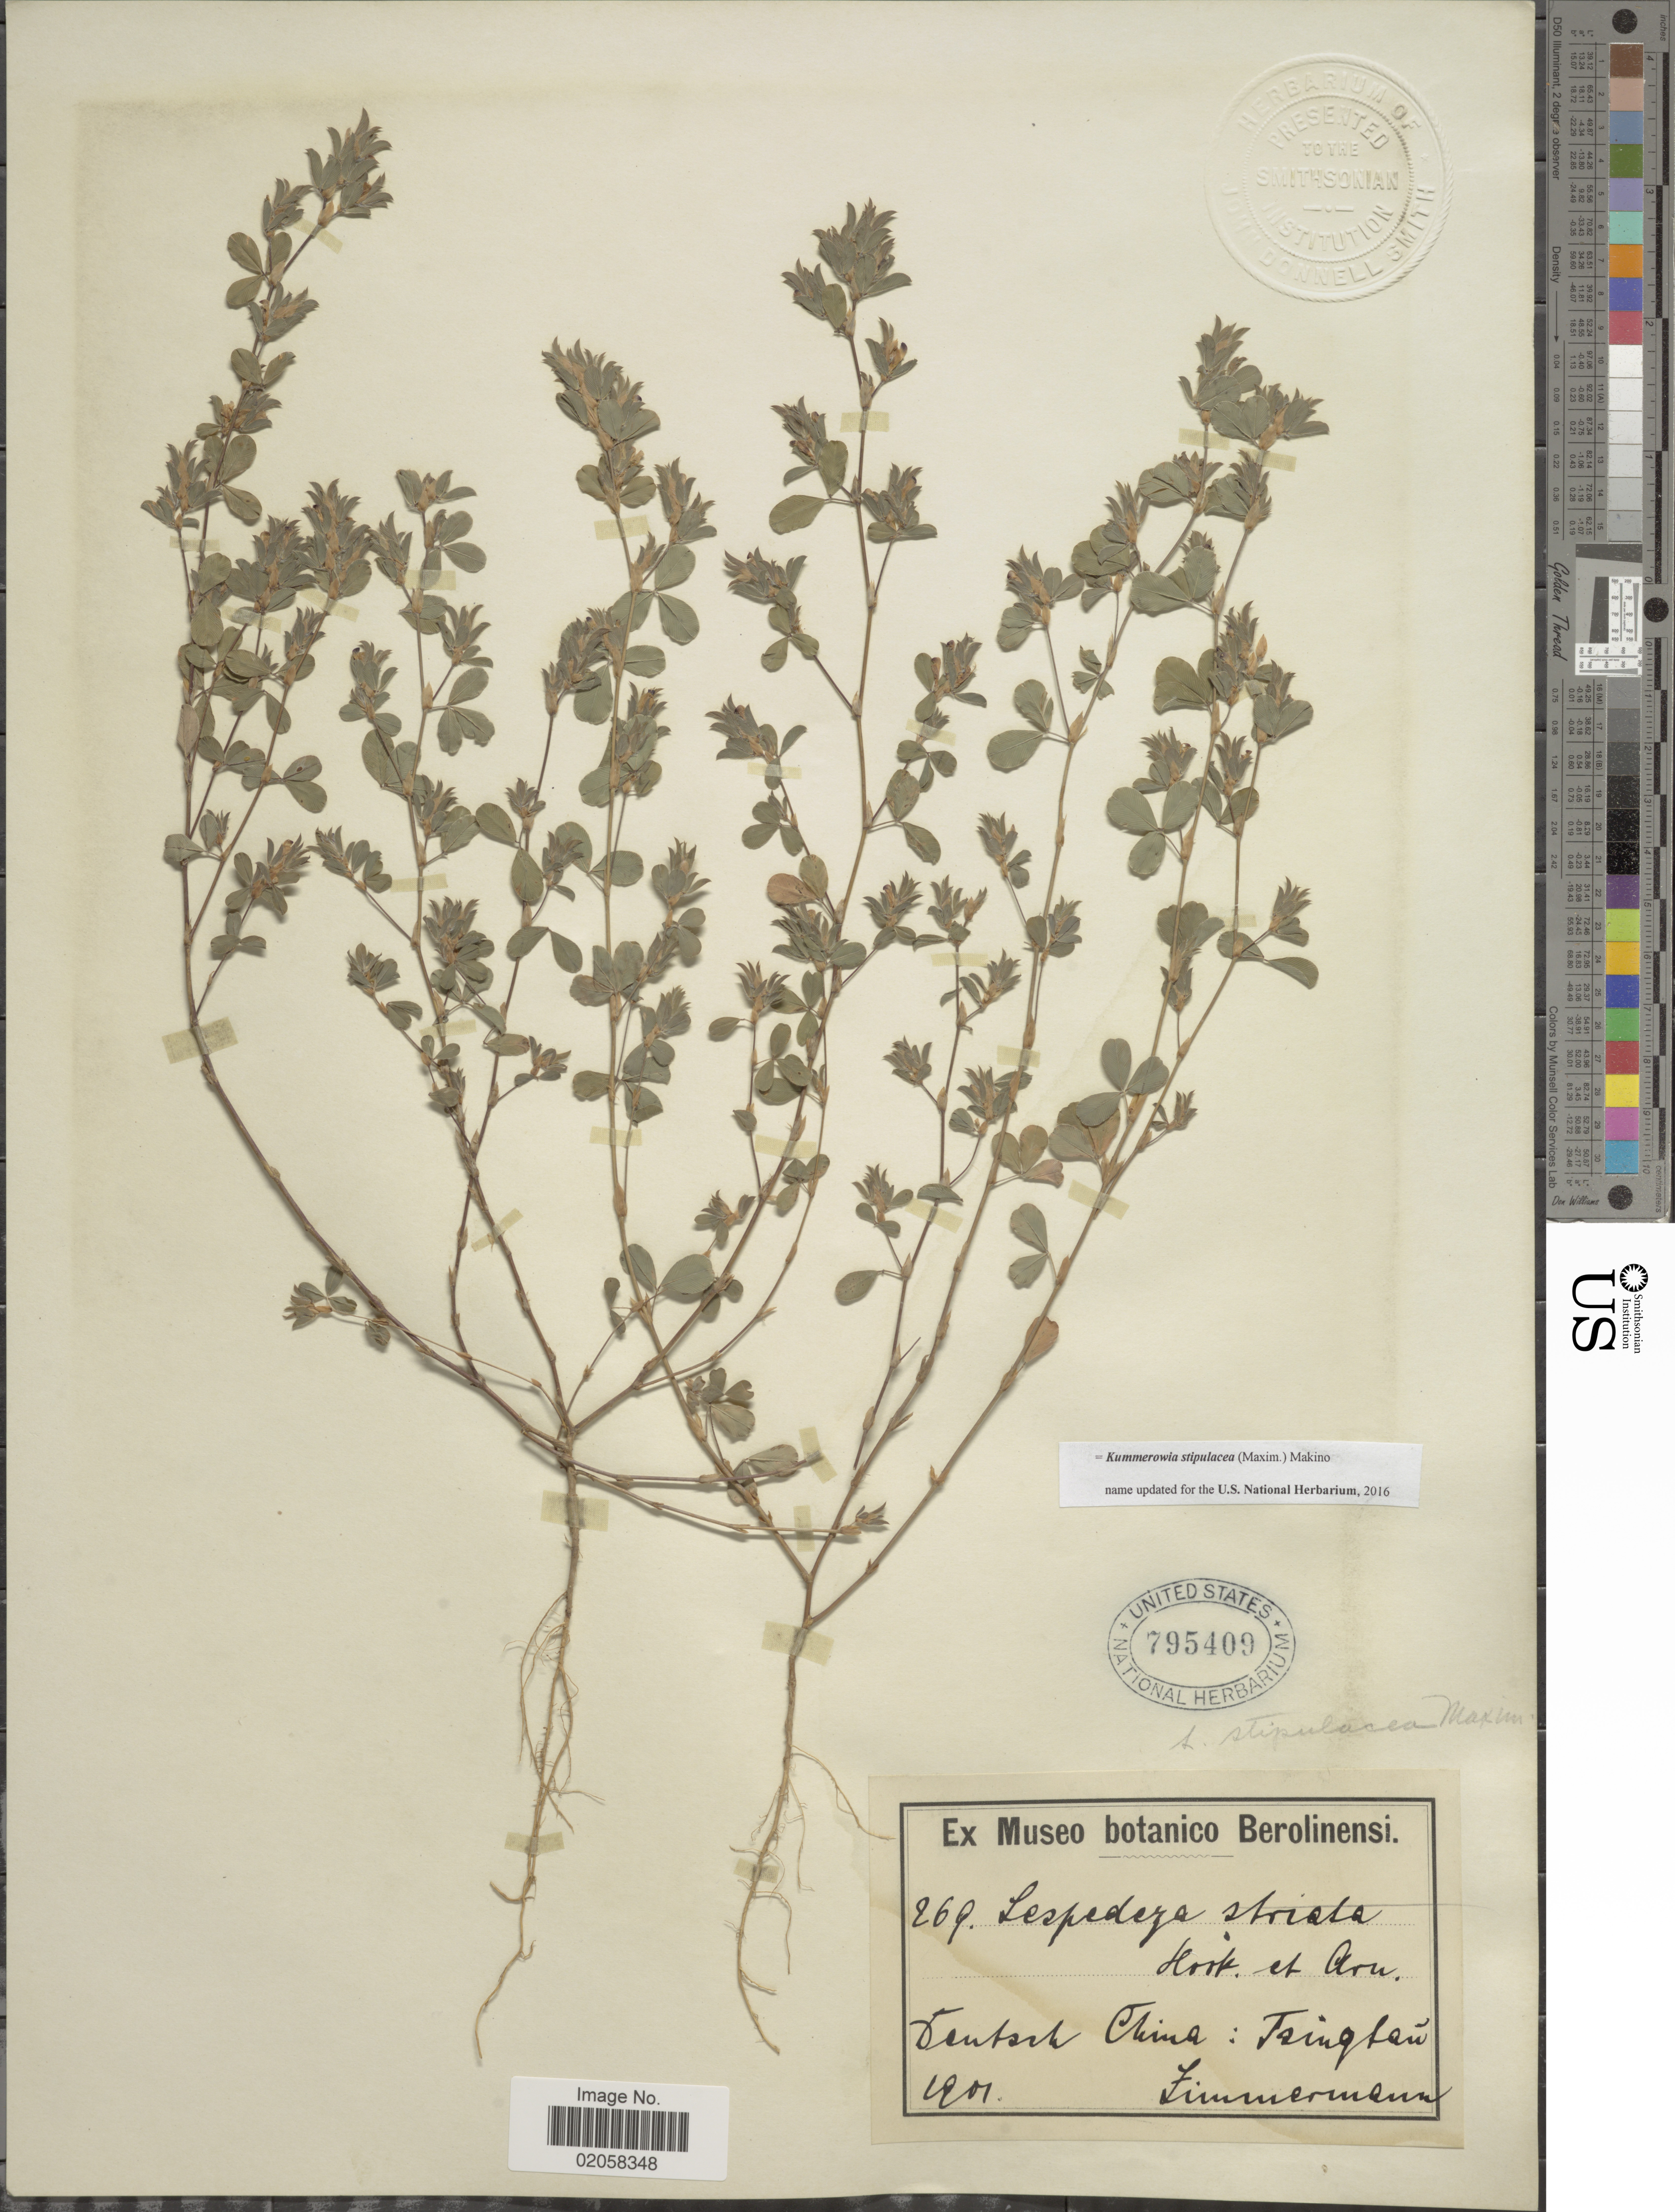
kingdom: Plantae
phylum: Tracheophyta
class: Magnoliopsida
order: Fabales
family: Fabaceae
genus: Kummerowia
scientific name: Kummerowia stipulacea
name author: (Maxim.) Makino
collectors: -. Zimmermann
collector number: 269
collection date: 1901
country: China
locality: Deutsch China: Tsinghan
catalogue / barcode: US 795409